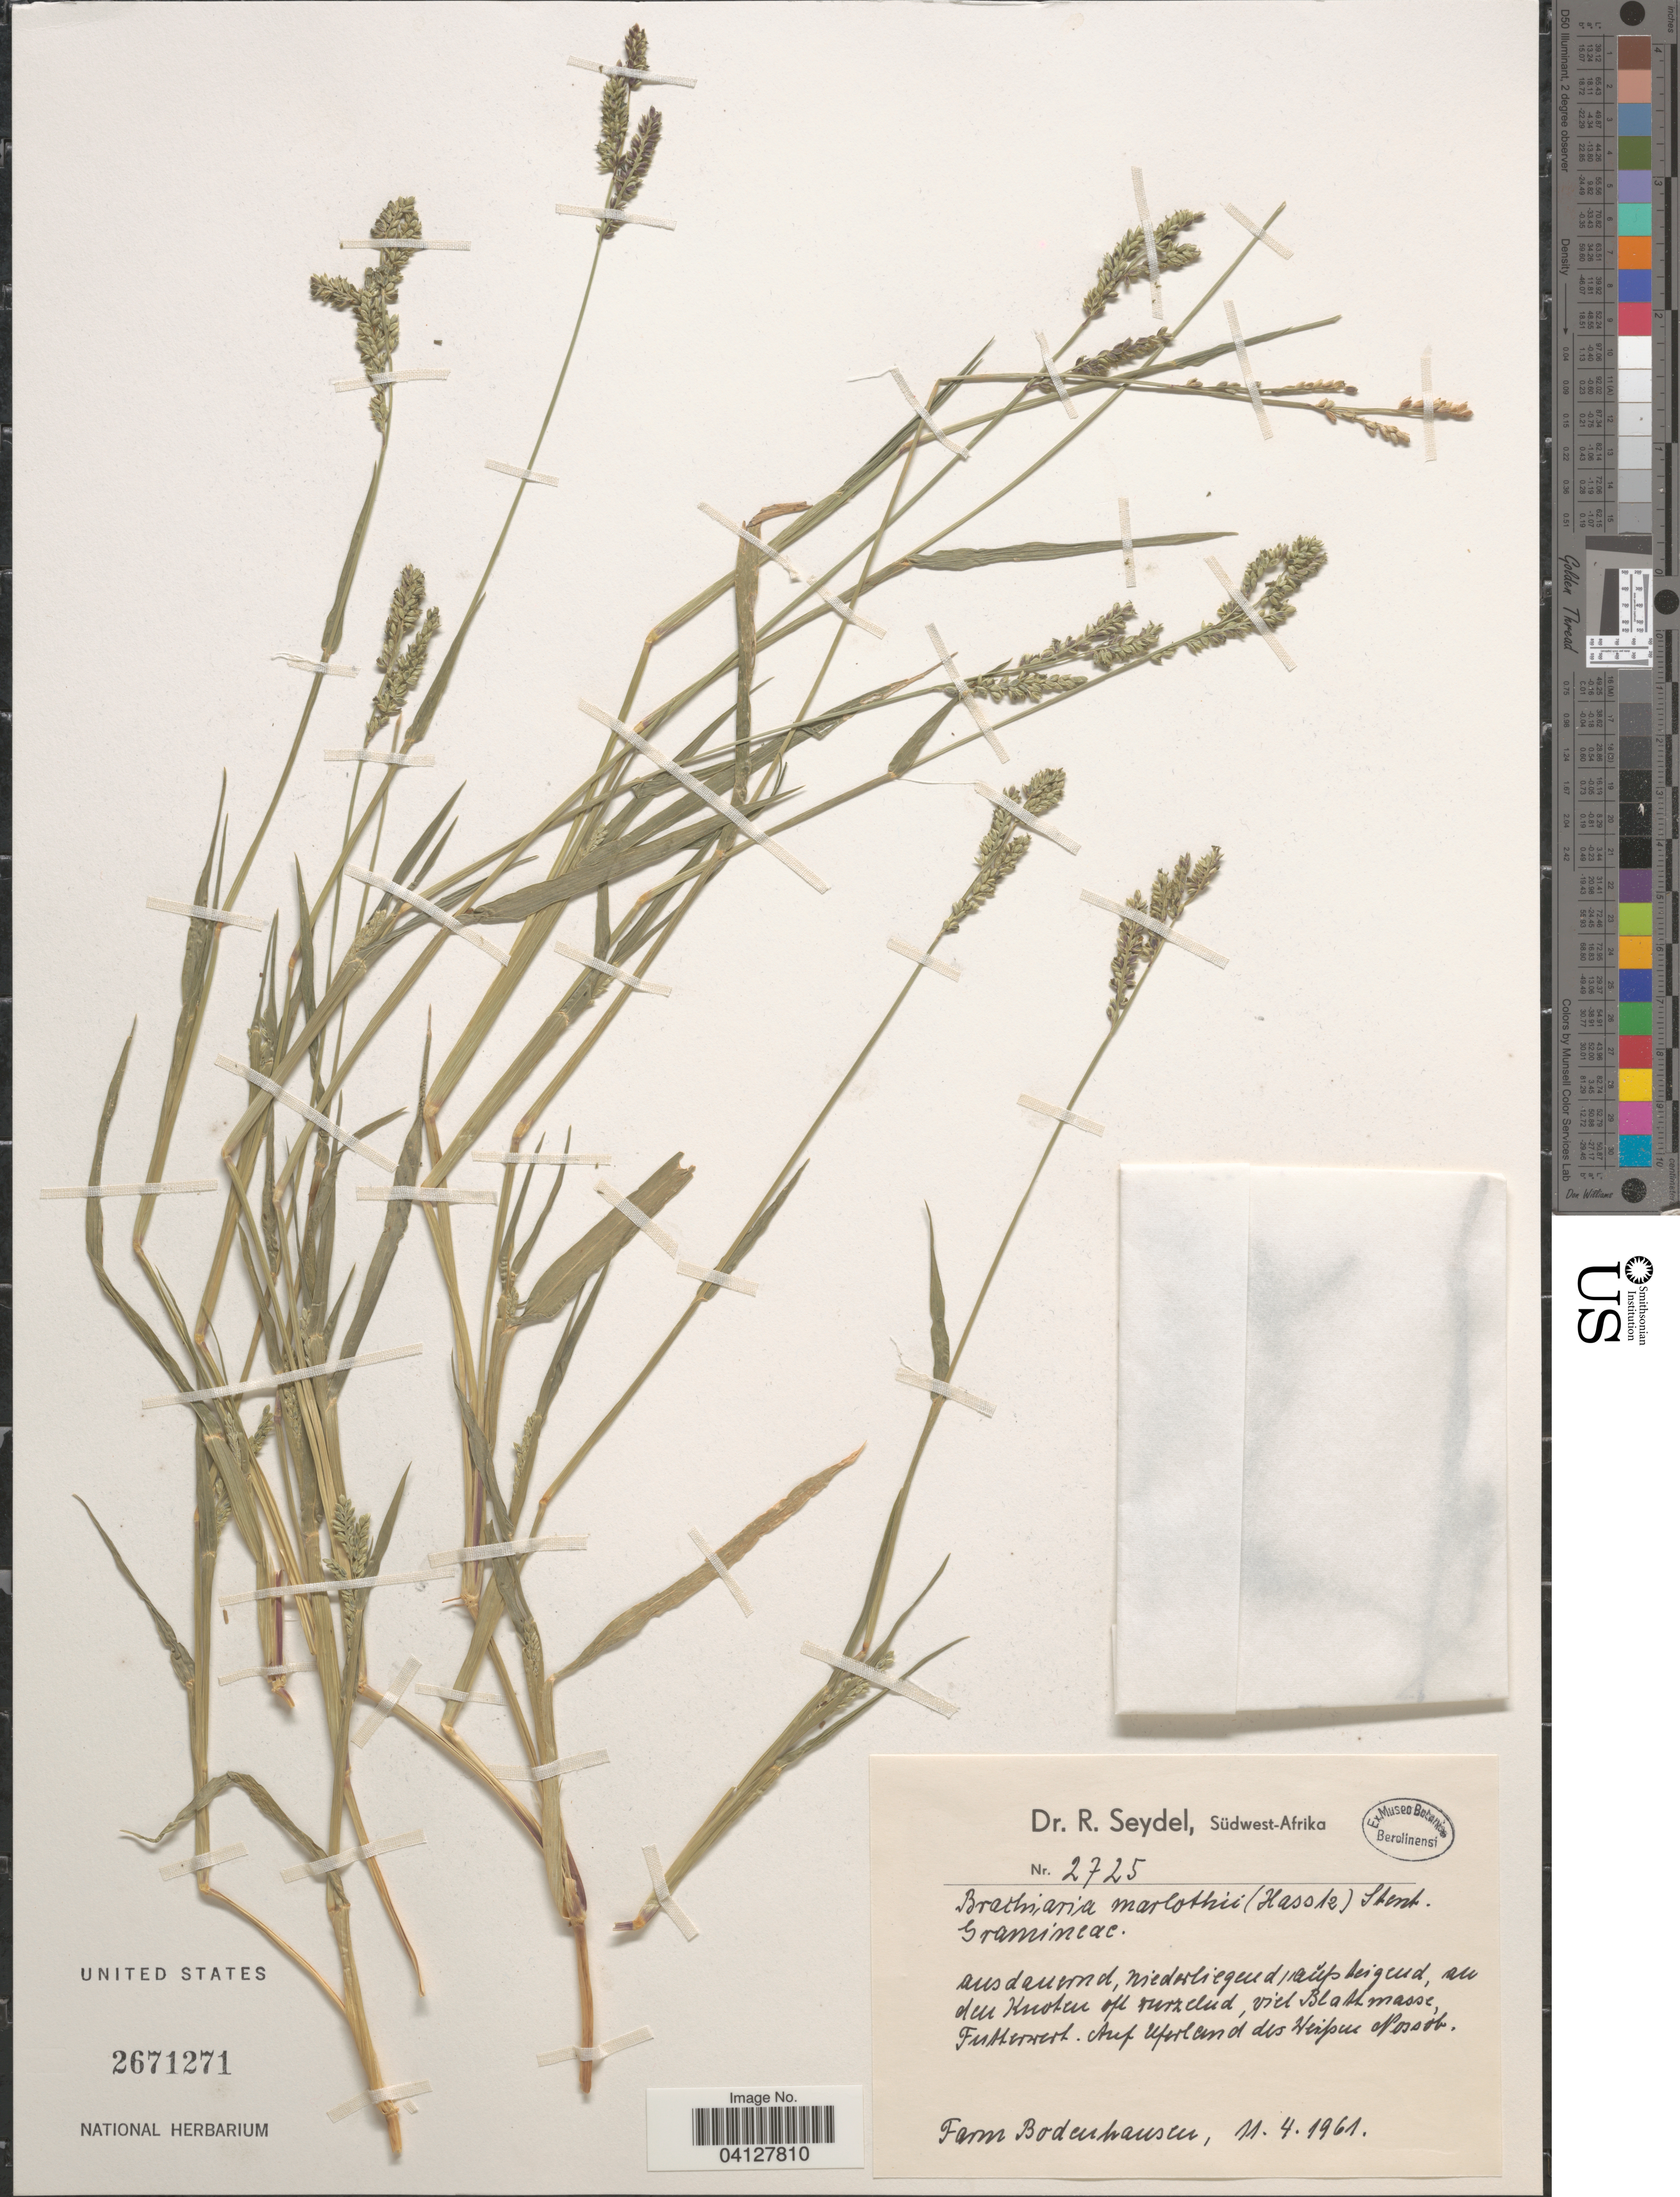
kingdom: Plantae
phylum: Tracheophyta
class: Liliopsida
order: Poales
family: Poaceae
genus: Brachiaria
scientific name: Brachiaria marlothii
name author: (Hack.) Stent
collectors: R. Seydel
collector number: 2725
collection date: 1961-04-11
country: Namibia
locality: Südwest-Afrika. Farm Bodenhausen.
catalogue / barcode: US 2671271